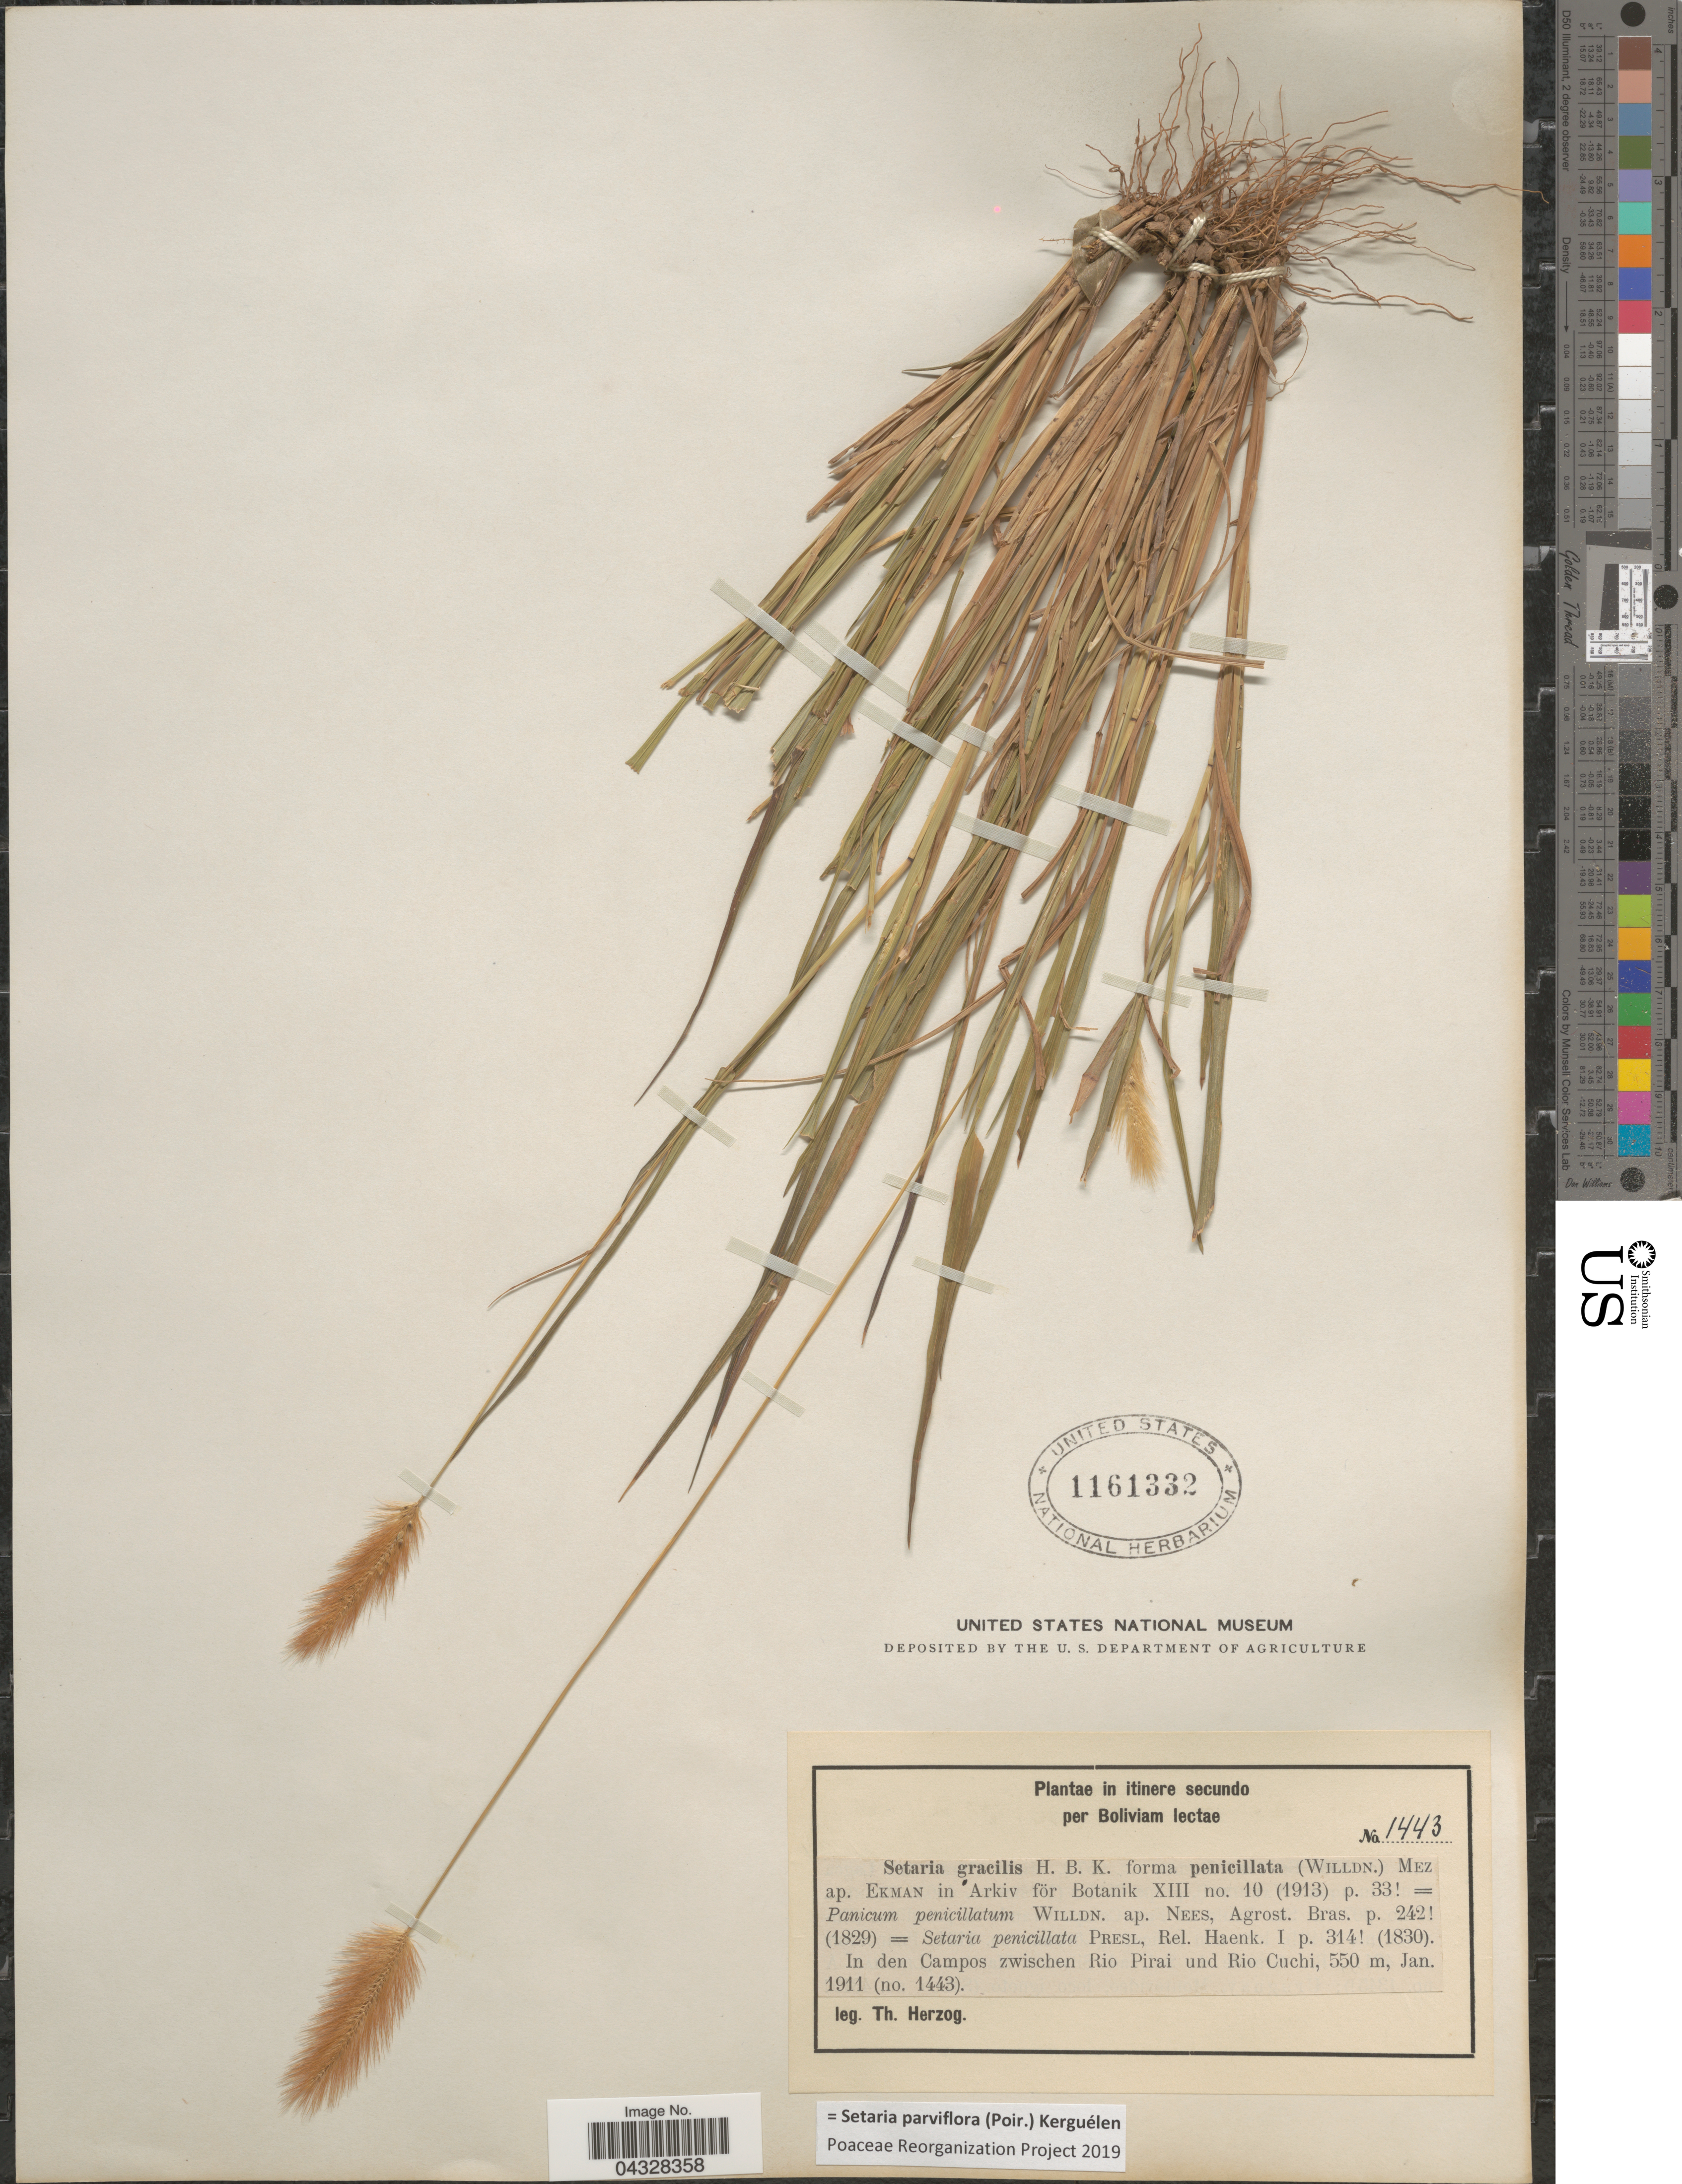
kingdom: Plantae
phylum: Tracheophyta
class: Liliopsida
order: Poales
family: Poaceae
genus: Setaria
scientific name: Setaria parviflora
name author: (Poir.) Kerguélen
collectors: T. Herzog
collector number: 1443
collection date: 1911-01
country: Bolivia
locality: In itinere secundo per Boliviam lectae. In den Campos zwischen Rio Pirai und Rio Cuchi.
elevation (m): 550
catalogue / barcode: US 1161332